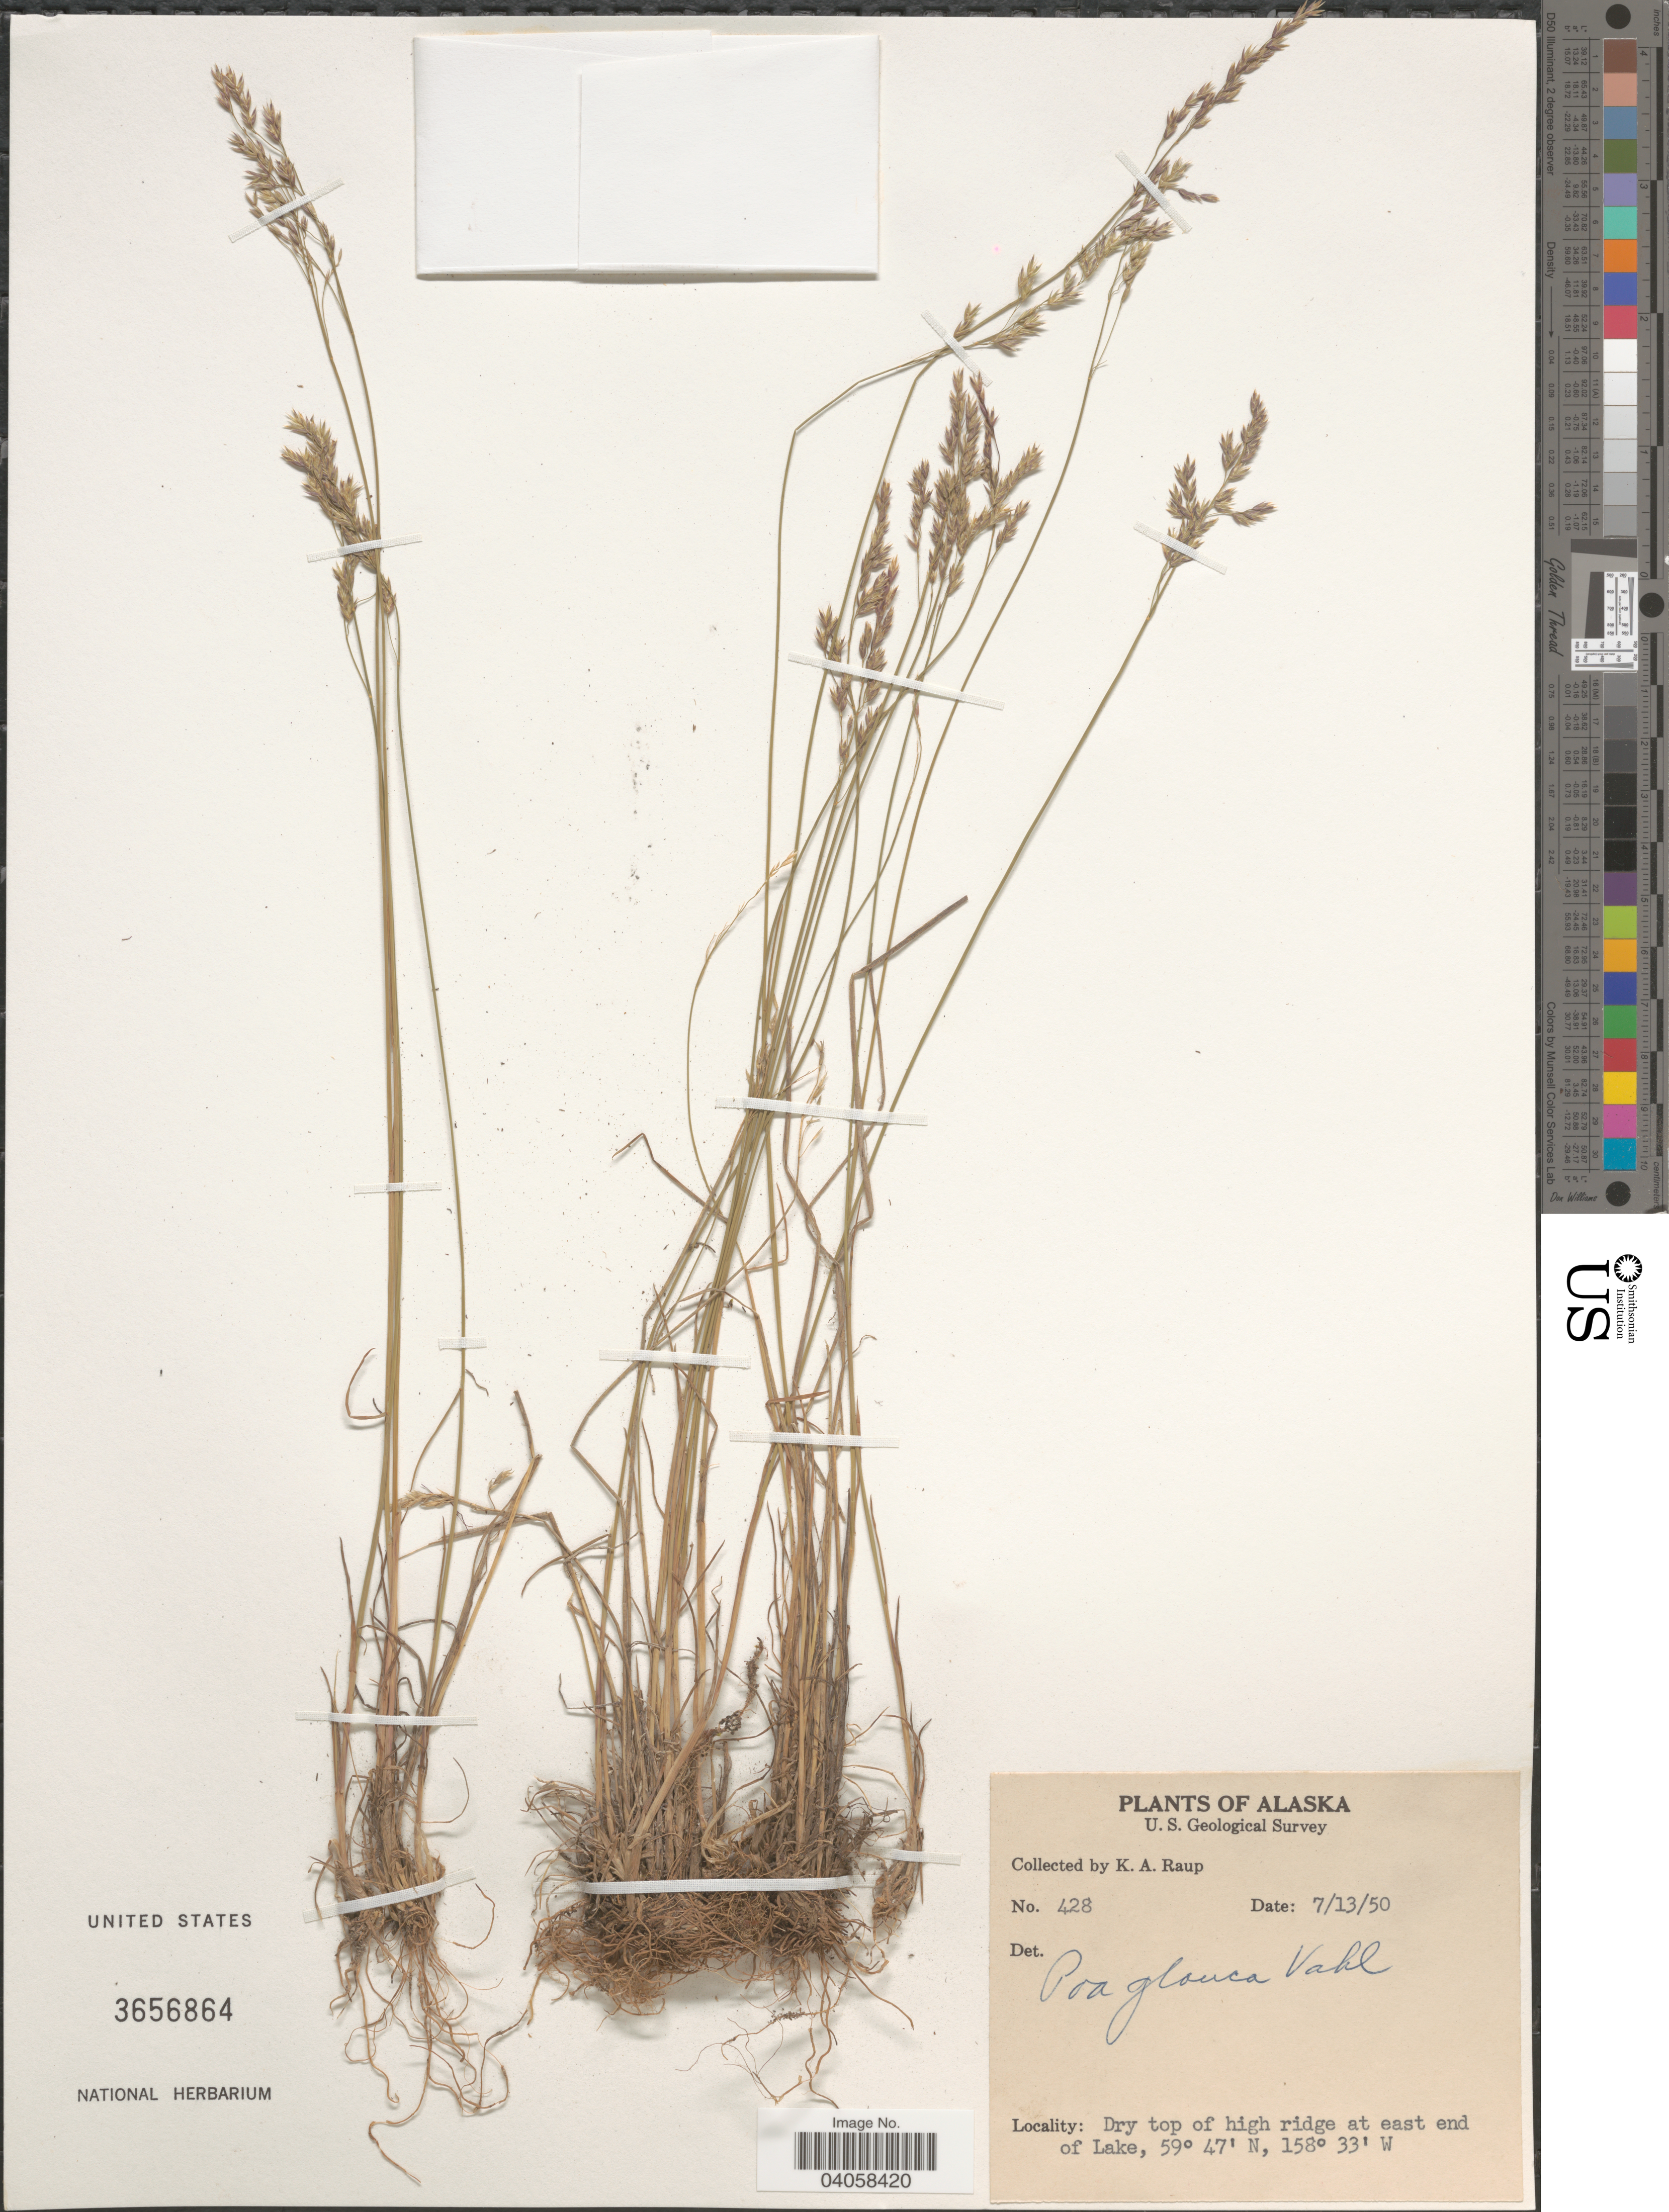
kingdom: Plantae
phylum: Tracheophyta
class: Liliopsida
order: Poales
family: Poaceae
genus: Poa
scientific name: Poa glauca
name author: Vahl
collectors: K. Raup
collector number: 428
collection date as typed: Transcribed d/m/y: 13/7/50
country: United States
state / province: Alaska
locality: Dry top of high ridge at east end of Lake.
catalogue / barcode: US 3656864